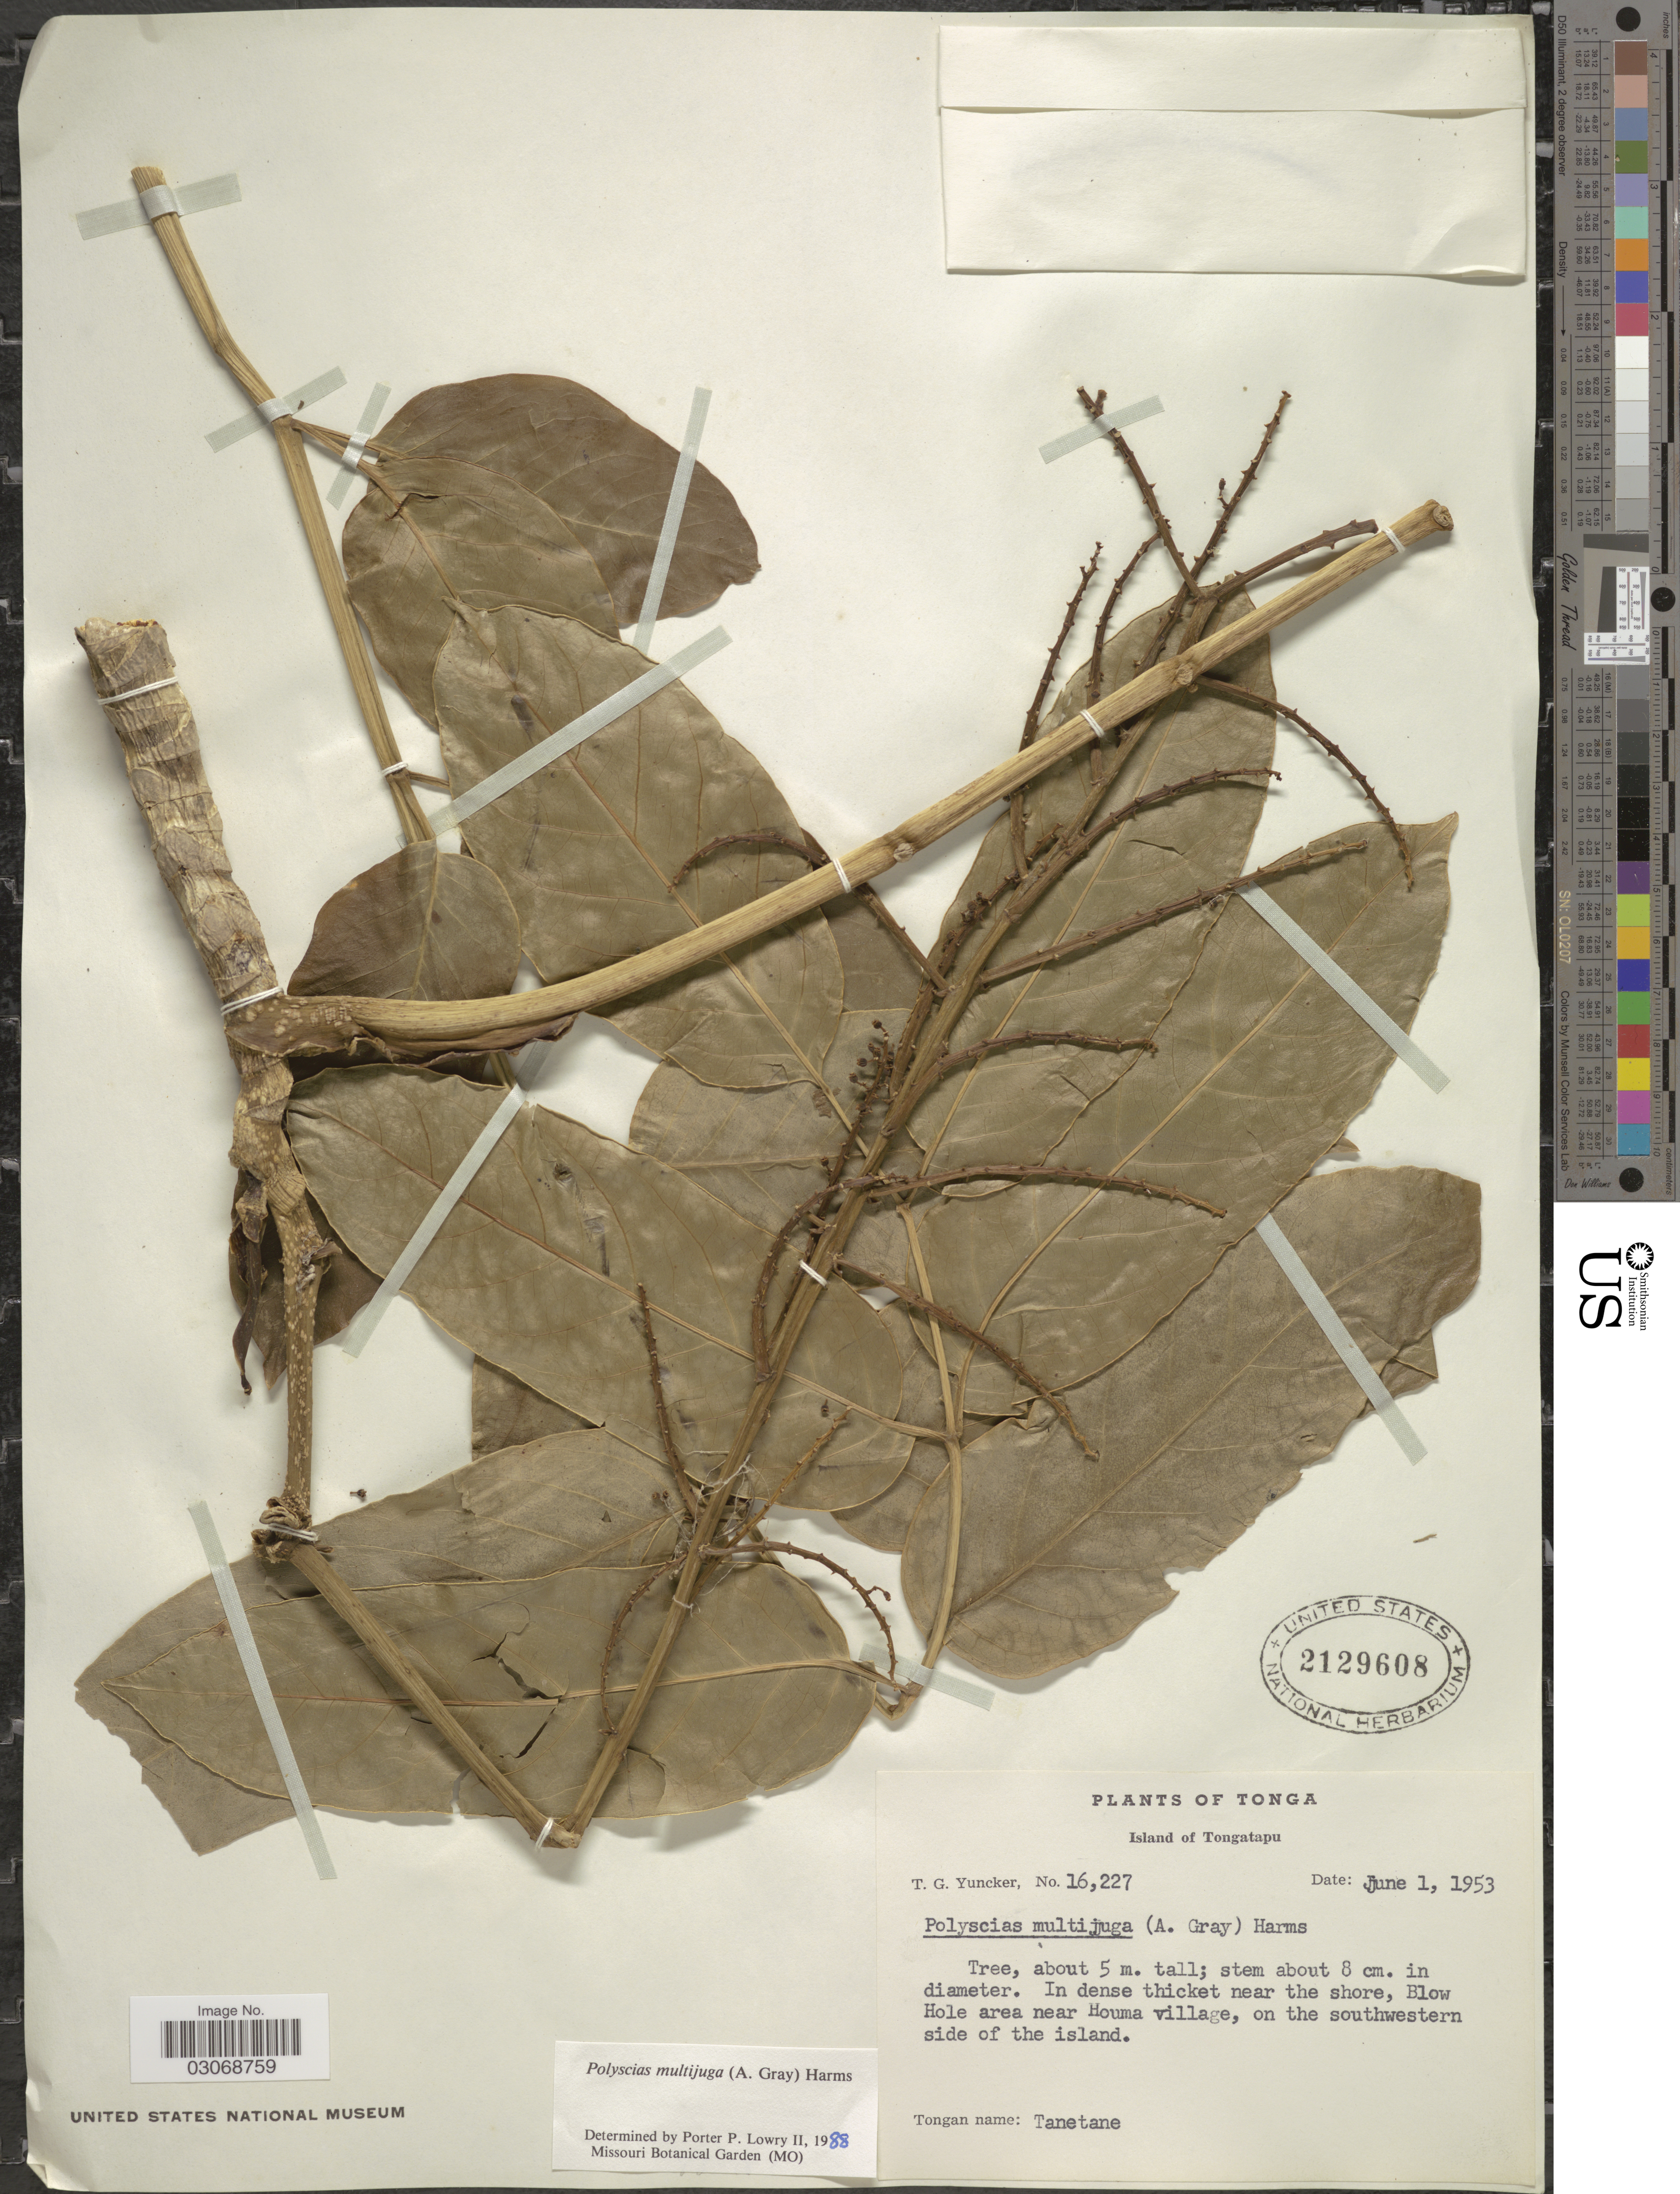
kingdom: Plantae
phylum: Tracheophyta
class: Magnoliopsida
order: Apiales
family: Araliaceae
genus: Polyscias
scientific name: Polyscias multijuga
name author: Harms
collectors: T. G. Yuncker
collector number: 16227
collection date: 1953-06-01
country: Tonga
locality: Island of Tongatapu, Blow Hole area near Houma village, on the southwestern side of the island.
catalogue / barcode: US 2129608